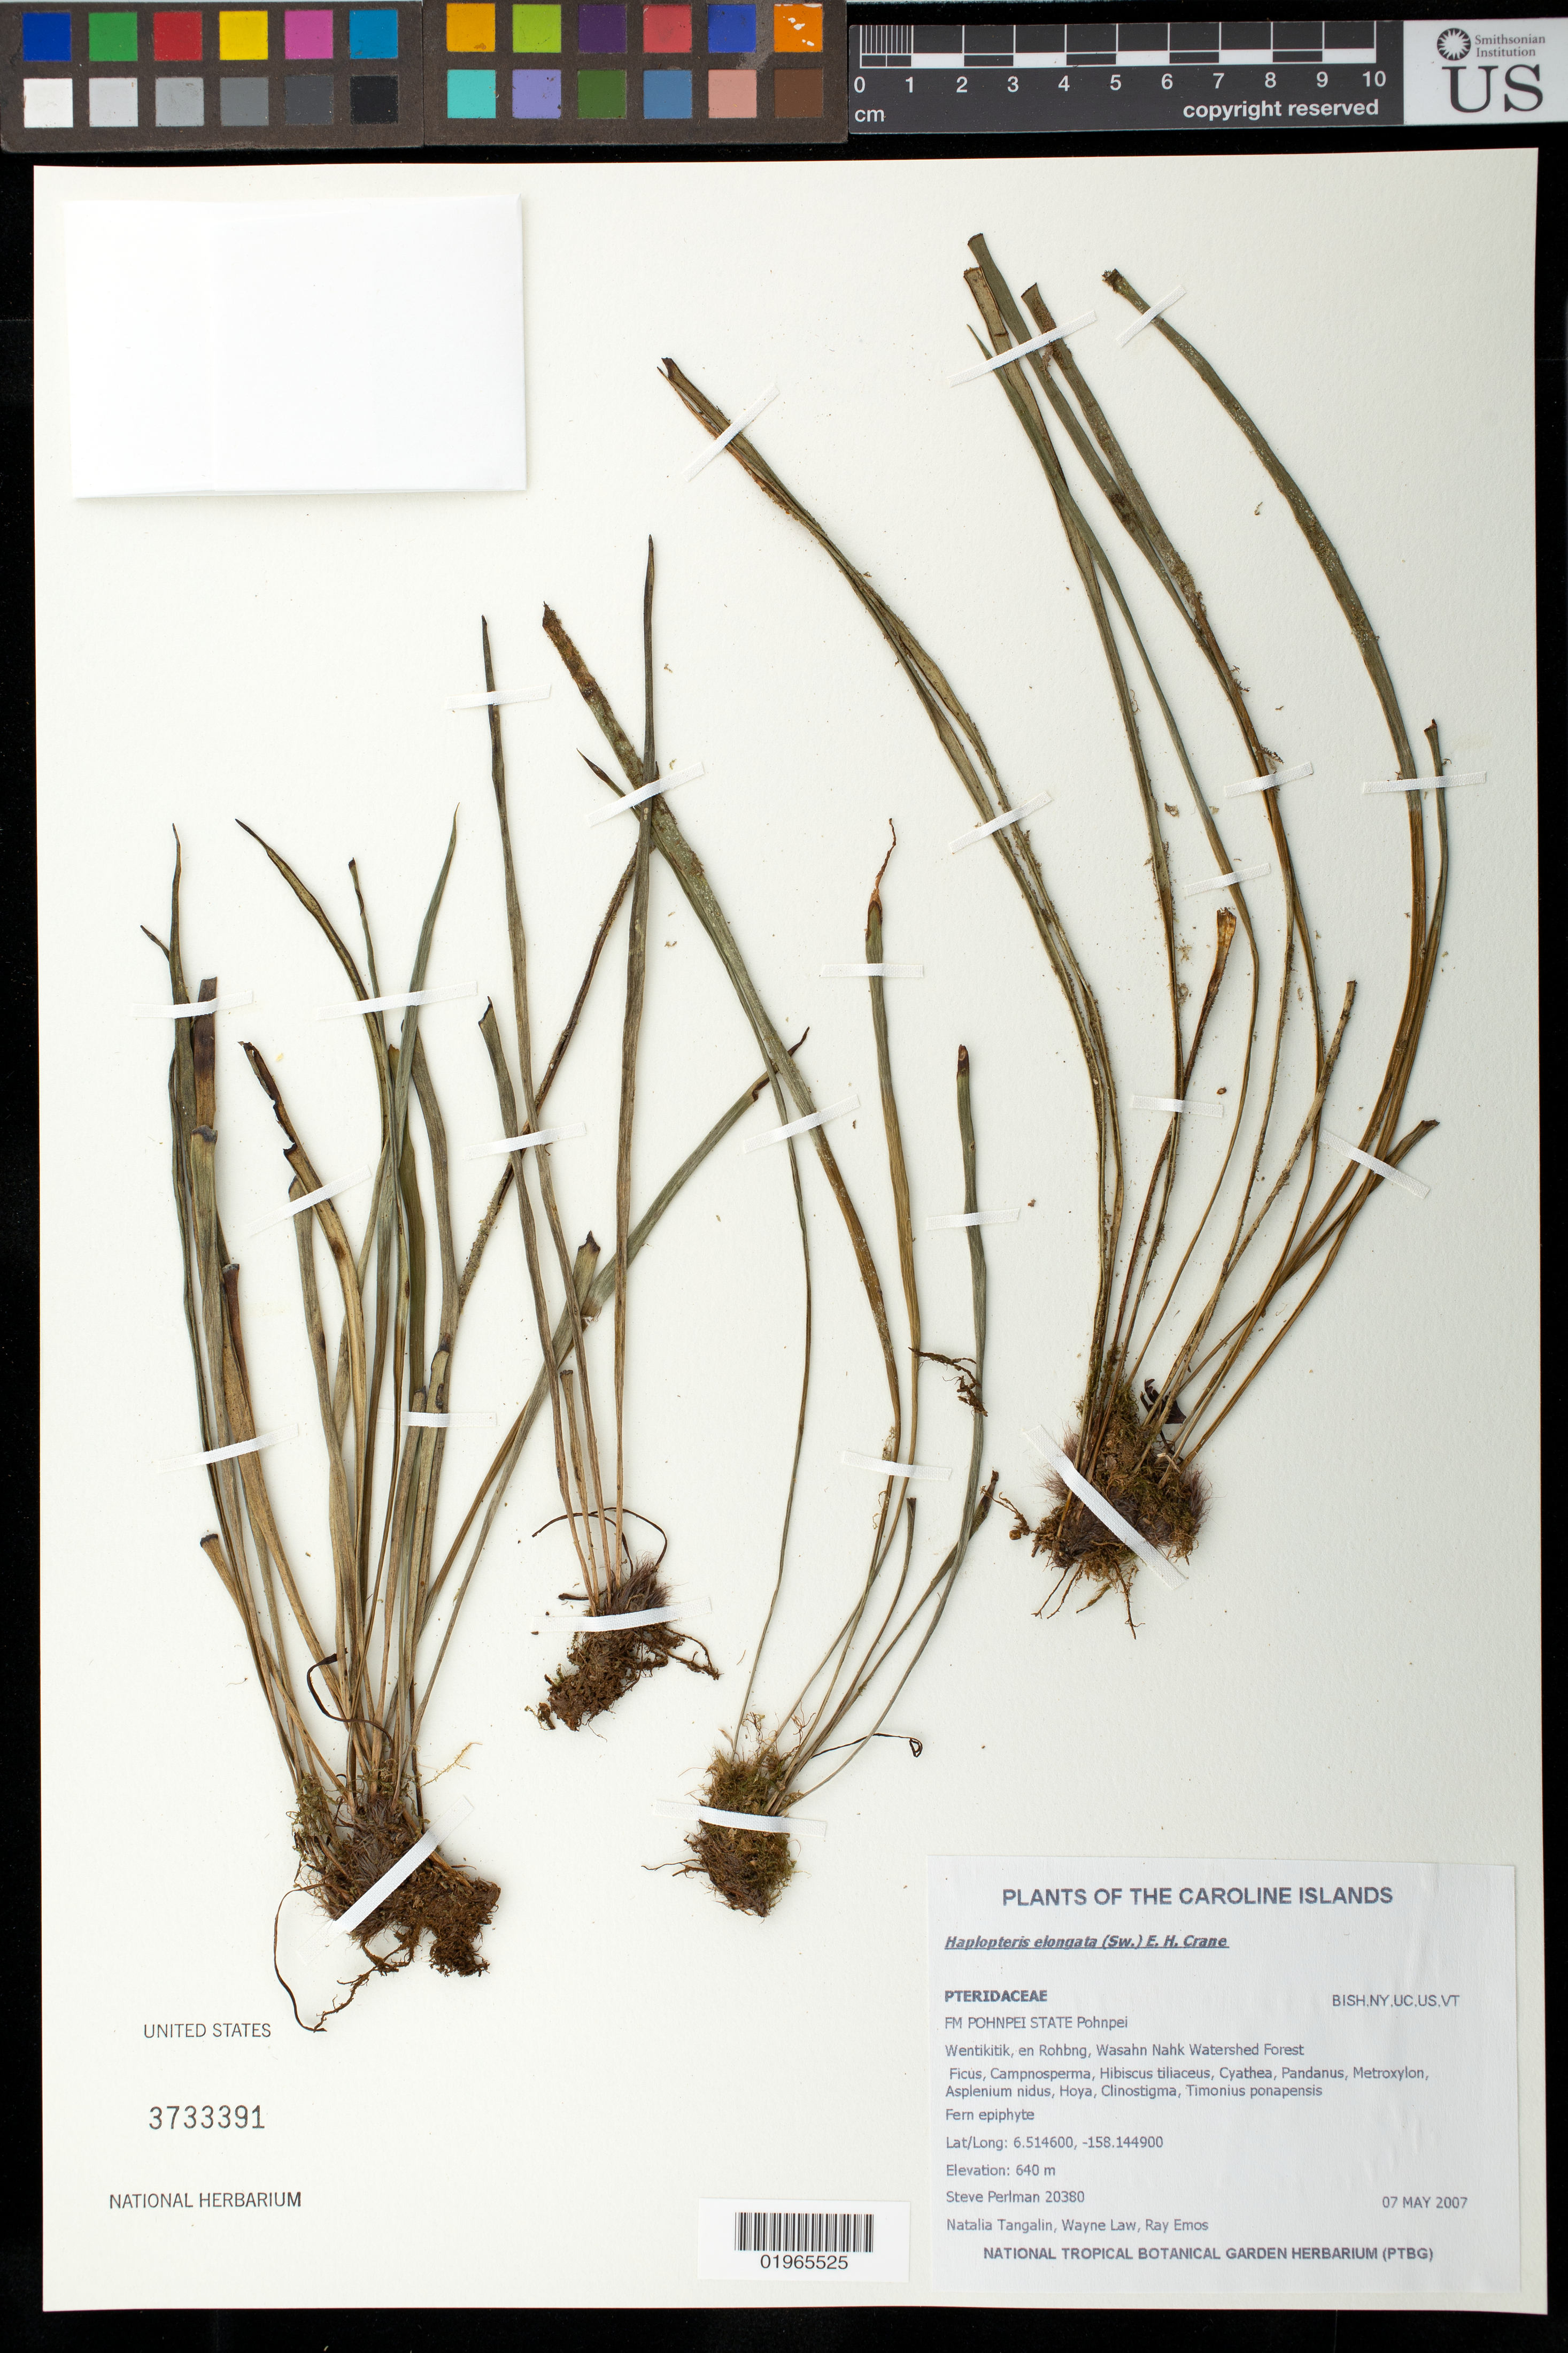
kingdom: Plantae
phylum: Tracheophyta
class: Polypodiopsida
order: Polypodiales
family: Pteridaceae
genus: Haplopteris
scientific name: Haplopteris elongata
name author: (Sw.) Crane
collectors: S. Perlman, N. Tangalin, W. Law, P. Eperiam & R. Langsi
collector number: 20380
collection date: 2007-05-07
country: Micronesia, Federated States of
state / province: Pohnpei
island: Pohnpei [Ponape]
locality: Caroline Islands, Pohnpei: Wentiktik en Rohleng, Wasahn Nahk Watershed forest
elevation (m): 640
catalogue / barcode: US 3733391